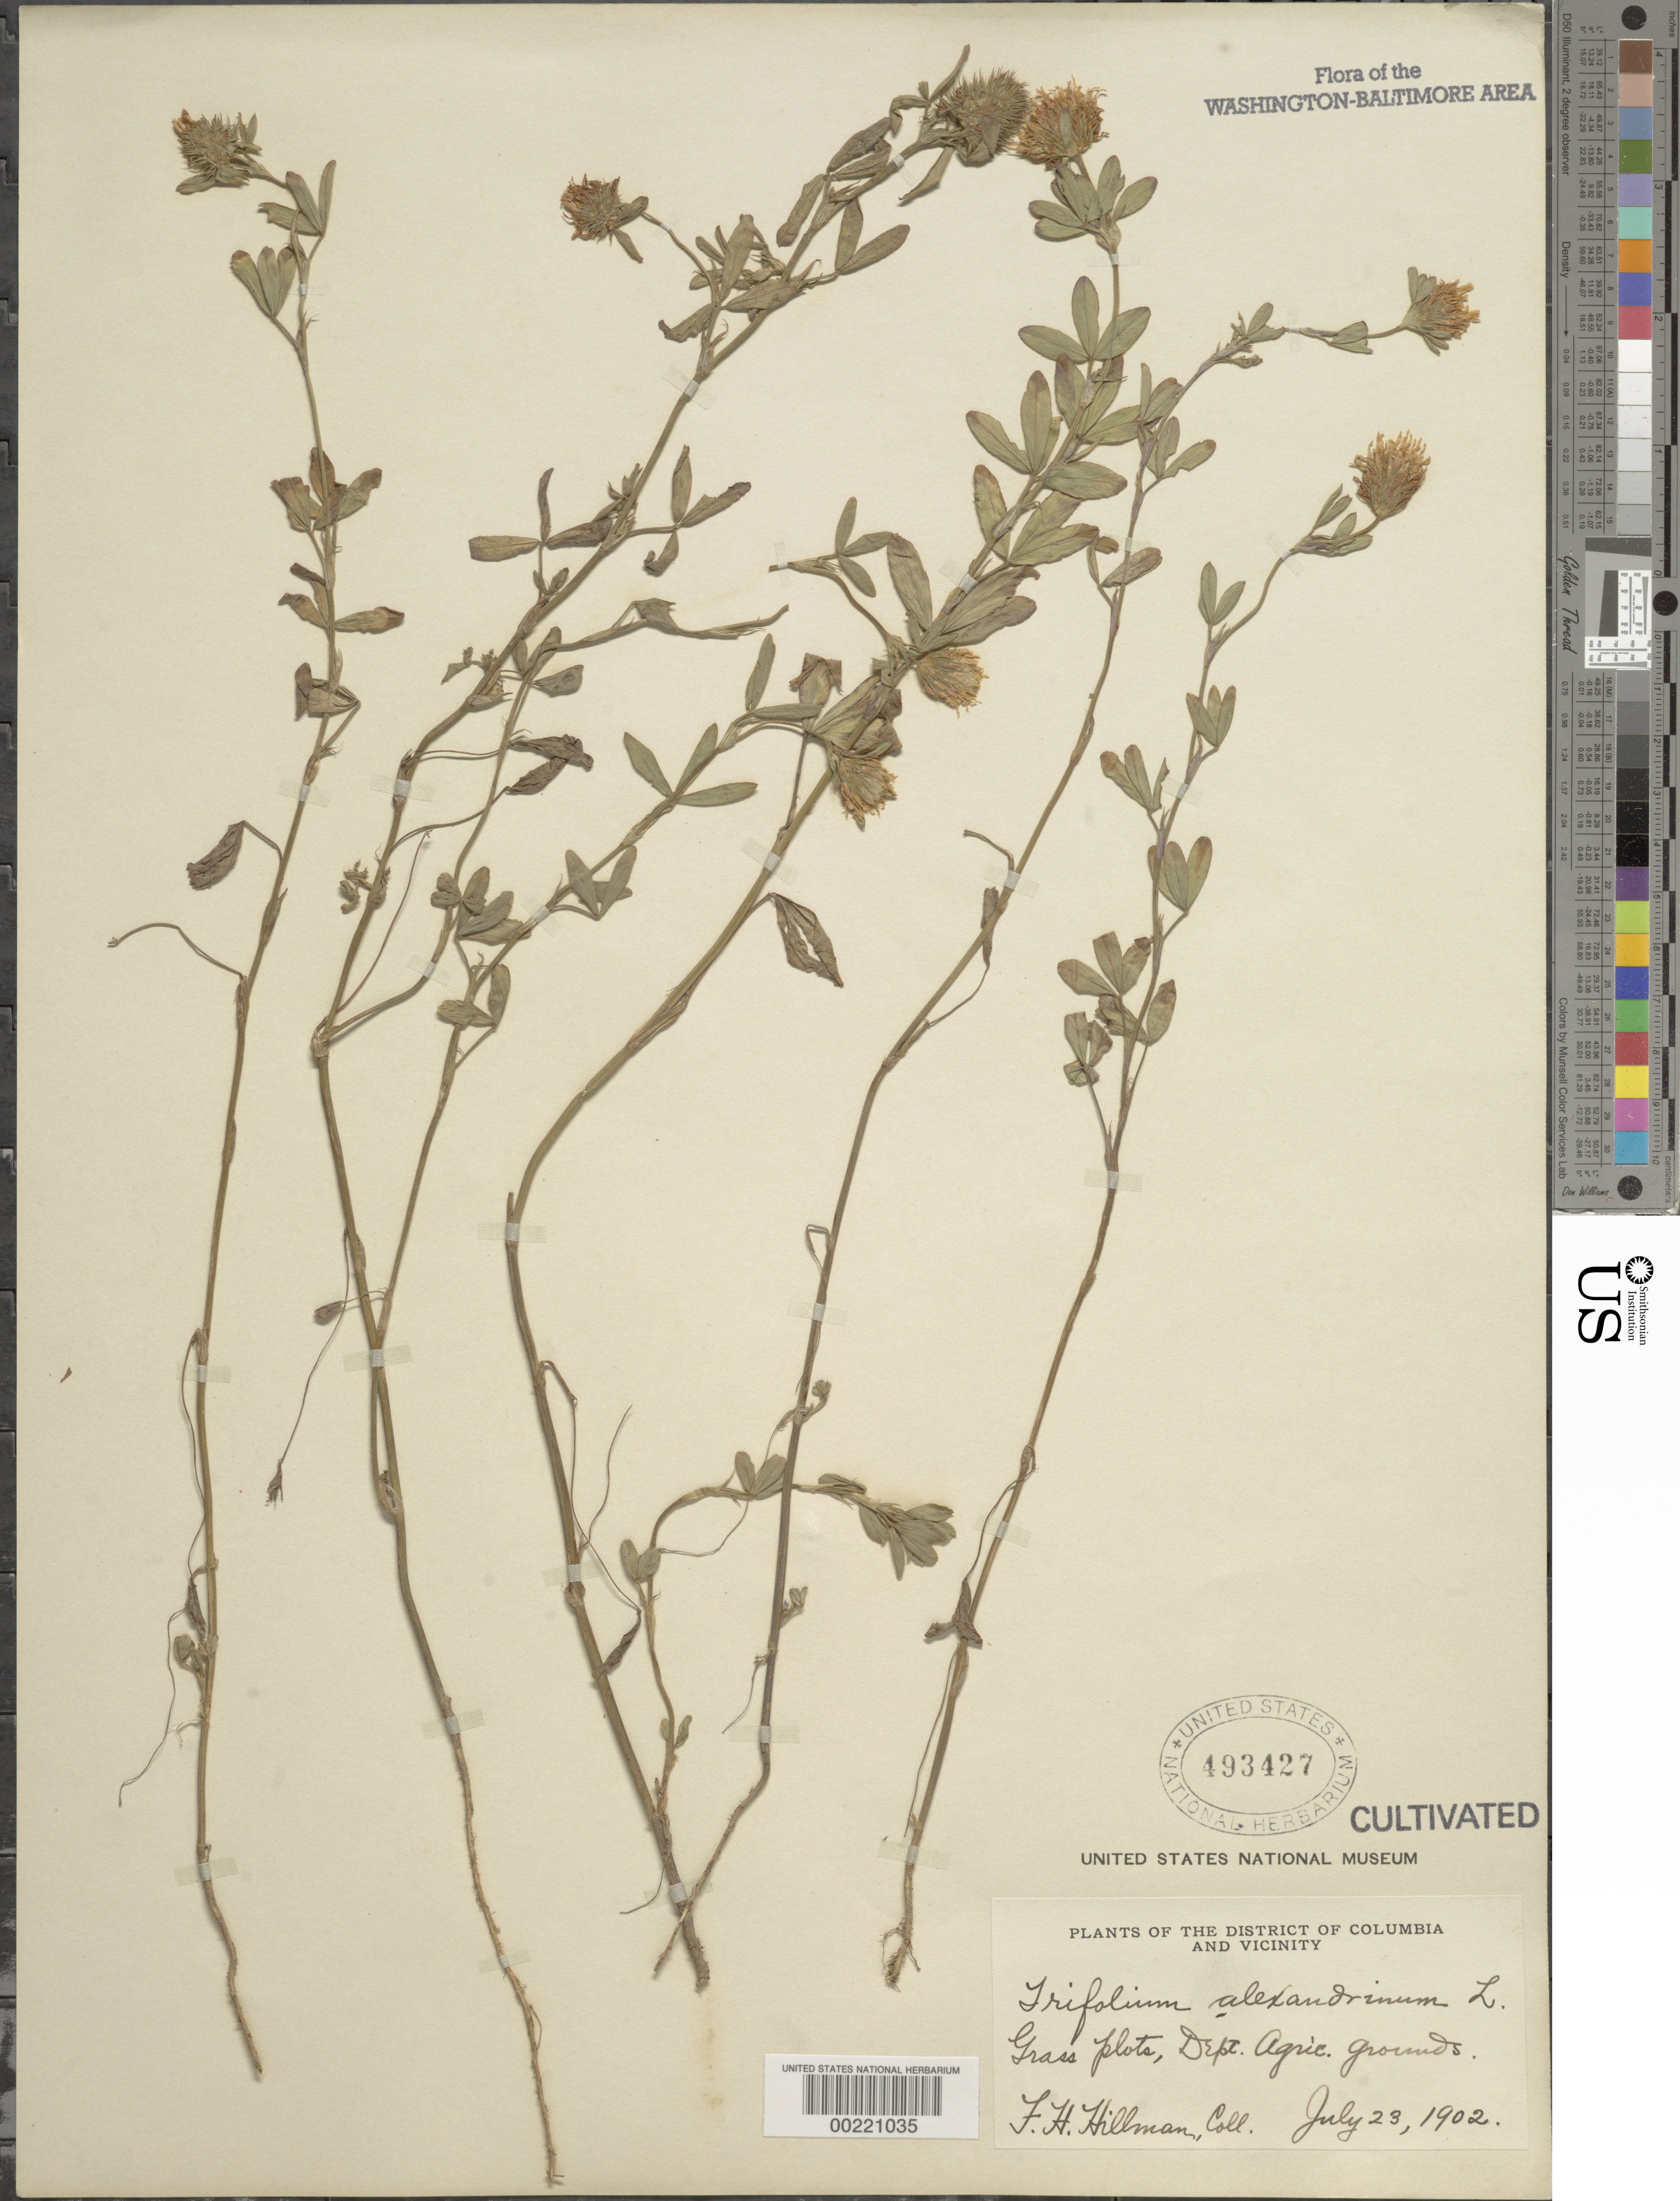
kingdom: Plantae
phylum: Tracheophyta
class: Magnoliopsida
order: Fabales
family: Fabaceae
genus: Trifolium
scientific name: Trifolium alexandrinum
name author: L.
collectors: F. Hillman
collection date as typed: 23 Jul 1902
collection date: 1902-07-23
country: United States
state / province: District of Columbia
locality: Department of Agriculture grounds, grass plots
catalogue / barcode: US 493427